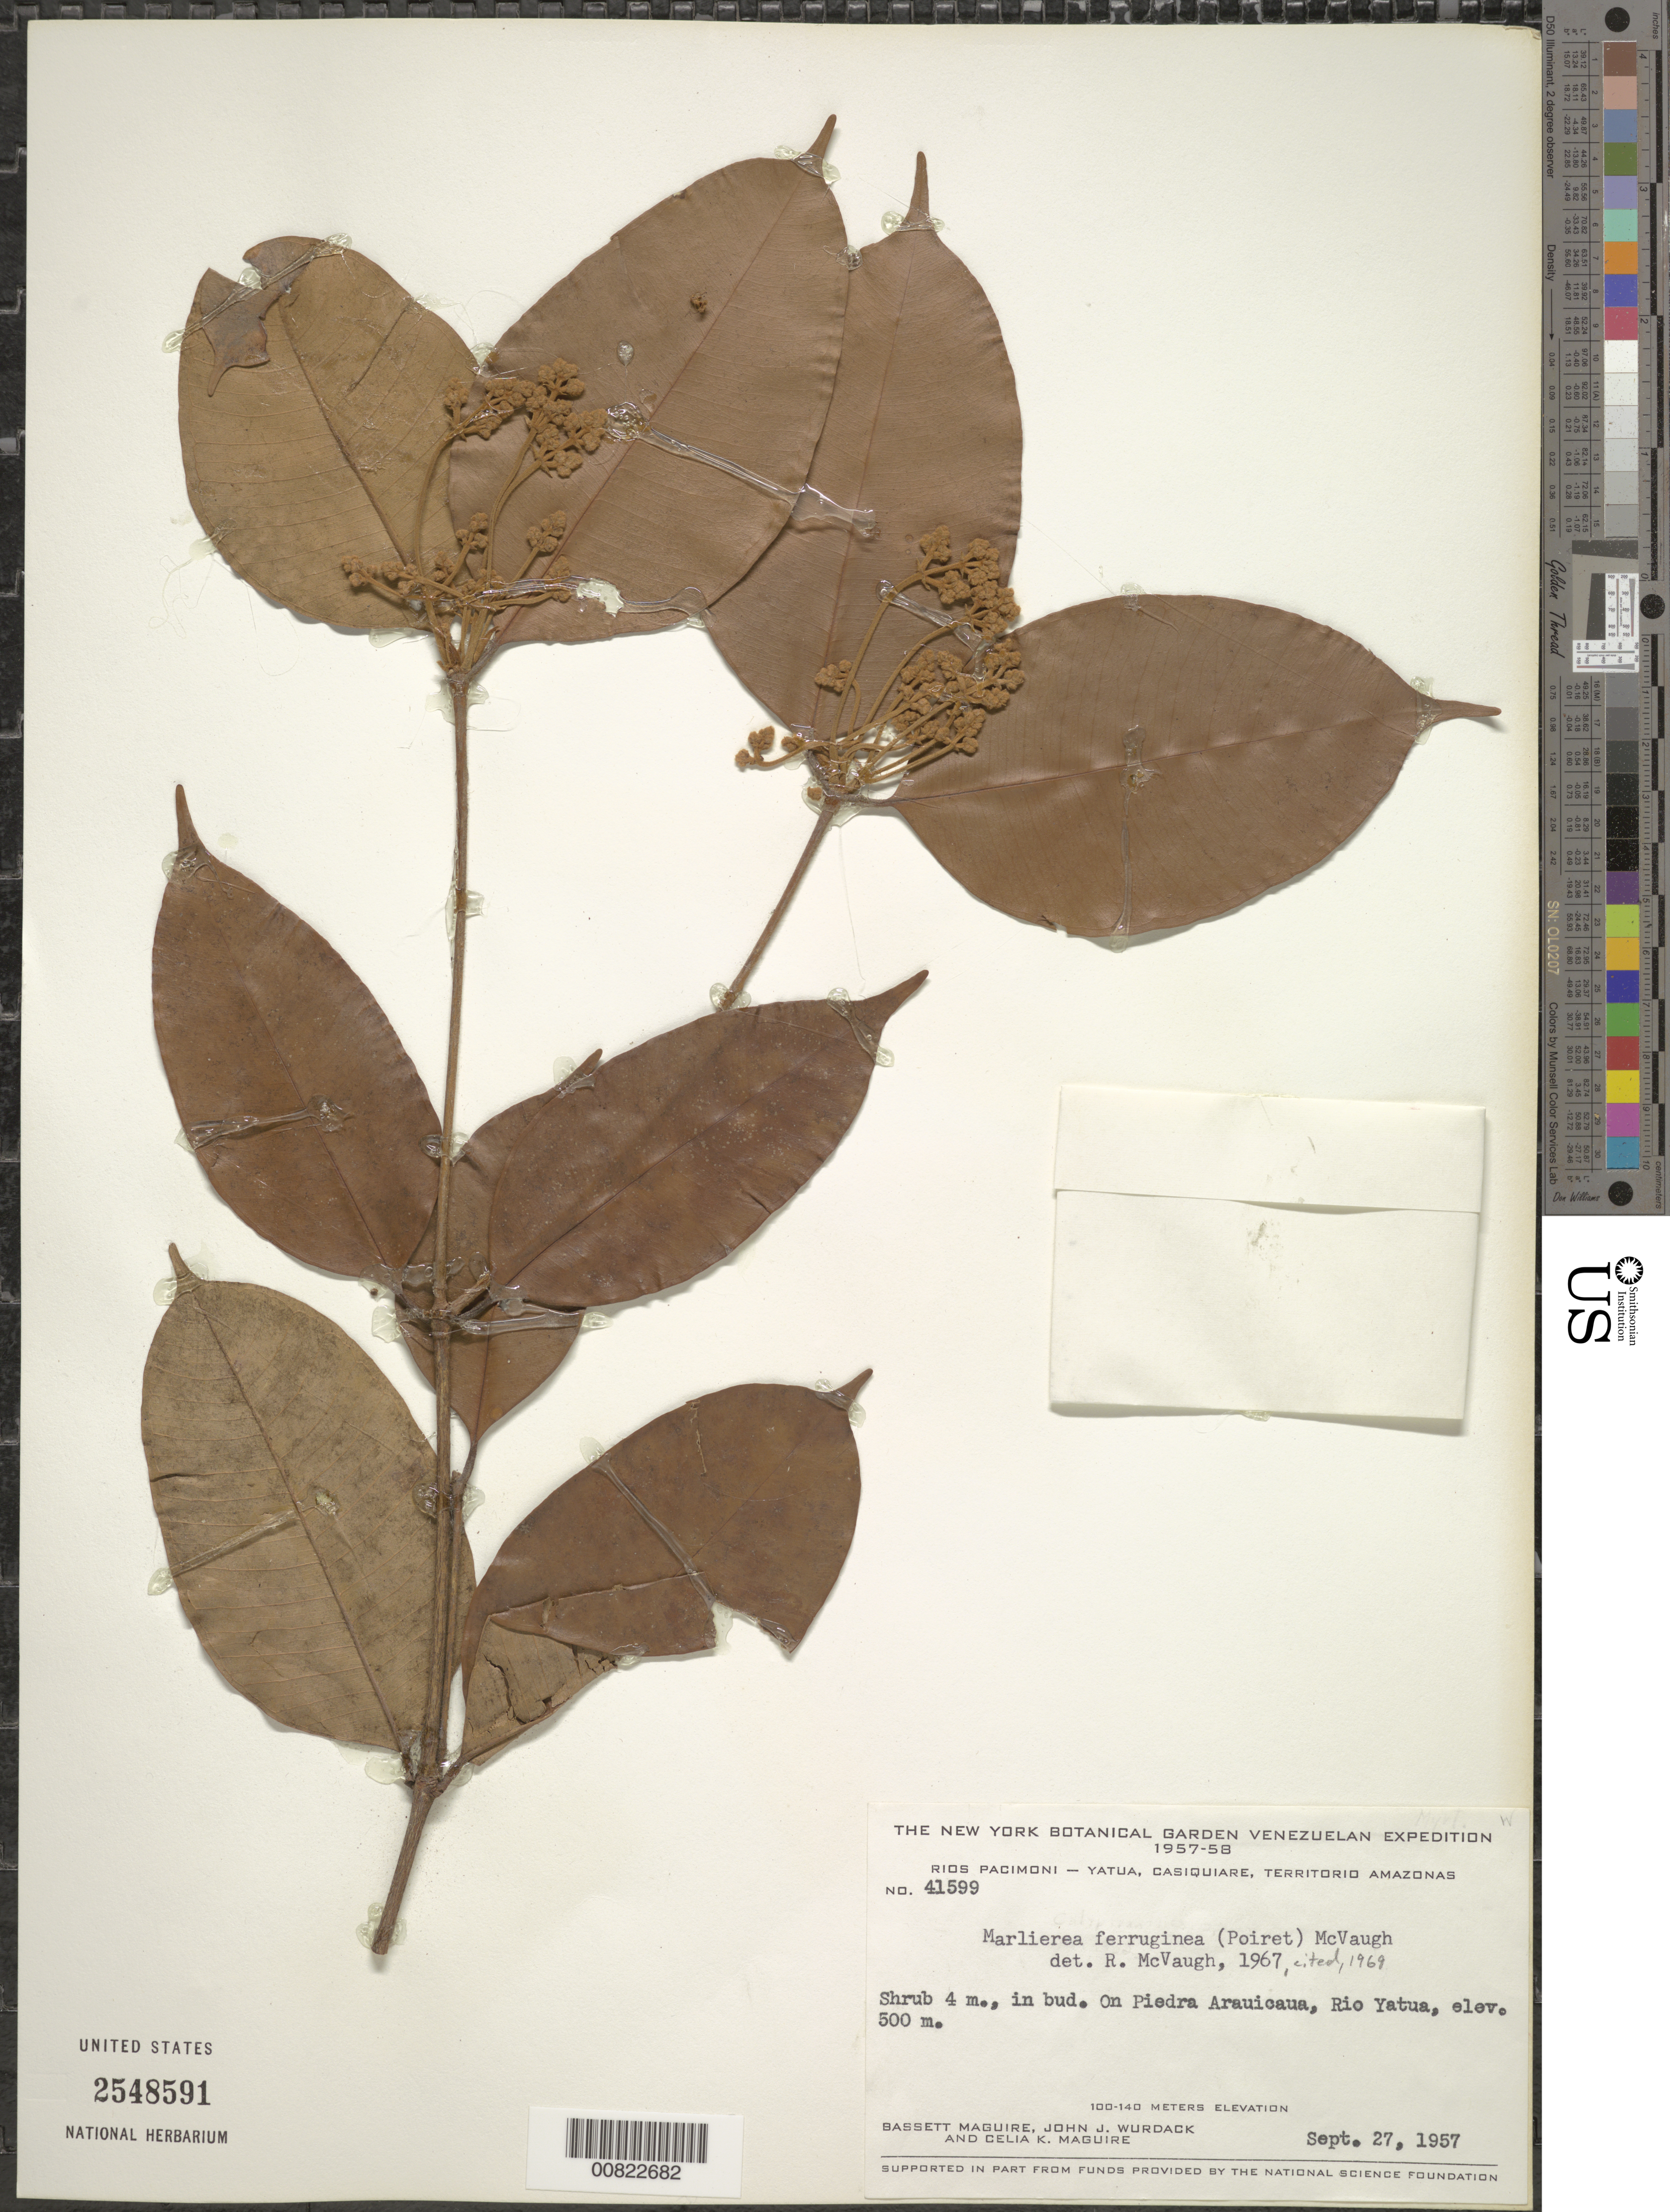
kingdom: Plantae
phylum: Tracheophyta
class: Magnoliopsida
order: Myrtales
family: Myrtaceae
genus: Myrcia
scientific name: Myrcia ferruginea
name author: (Poir.) DC.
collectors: B. Maguire, J. J. Wurdack & C. K. Maguire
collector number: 41599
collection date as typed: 27-Sep-57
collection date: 1957-09-27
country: Venezuela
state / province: Amazonas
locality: Piedra Arauicaua, Río Yatua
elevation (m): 500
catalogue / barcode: US 2548591